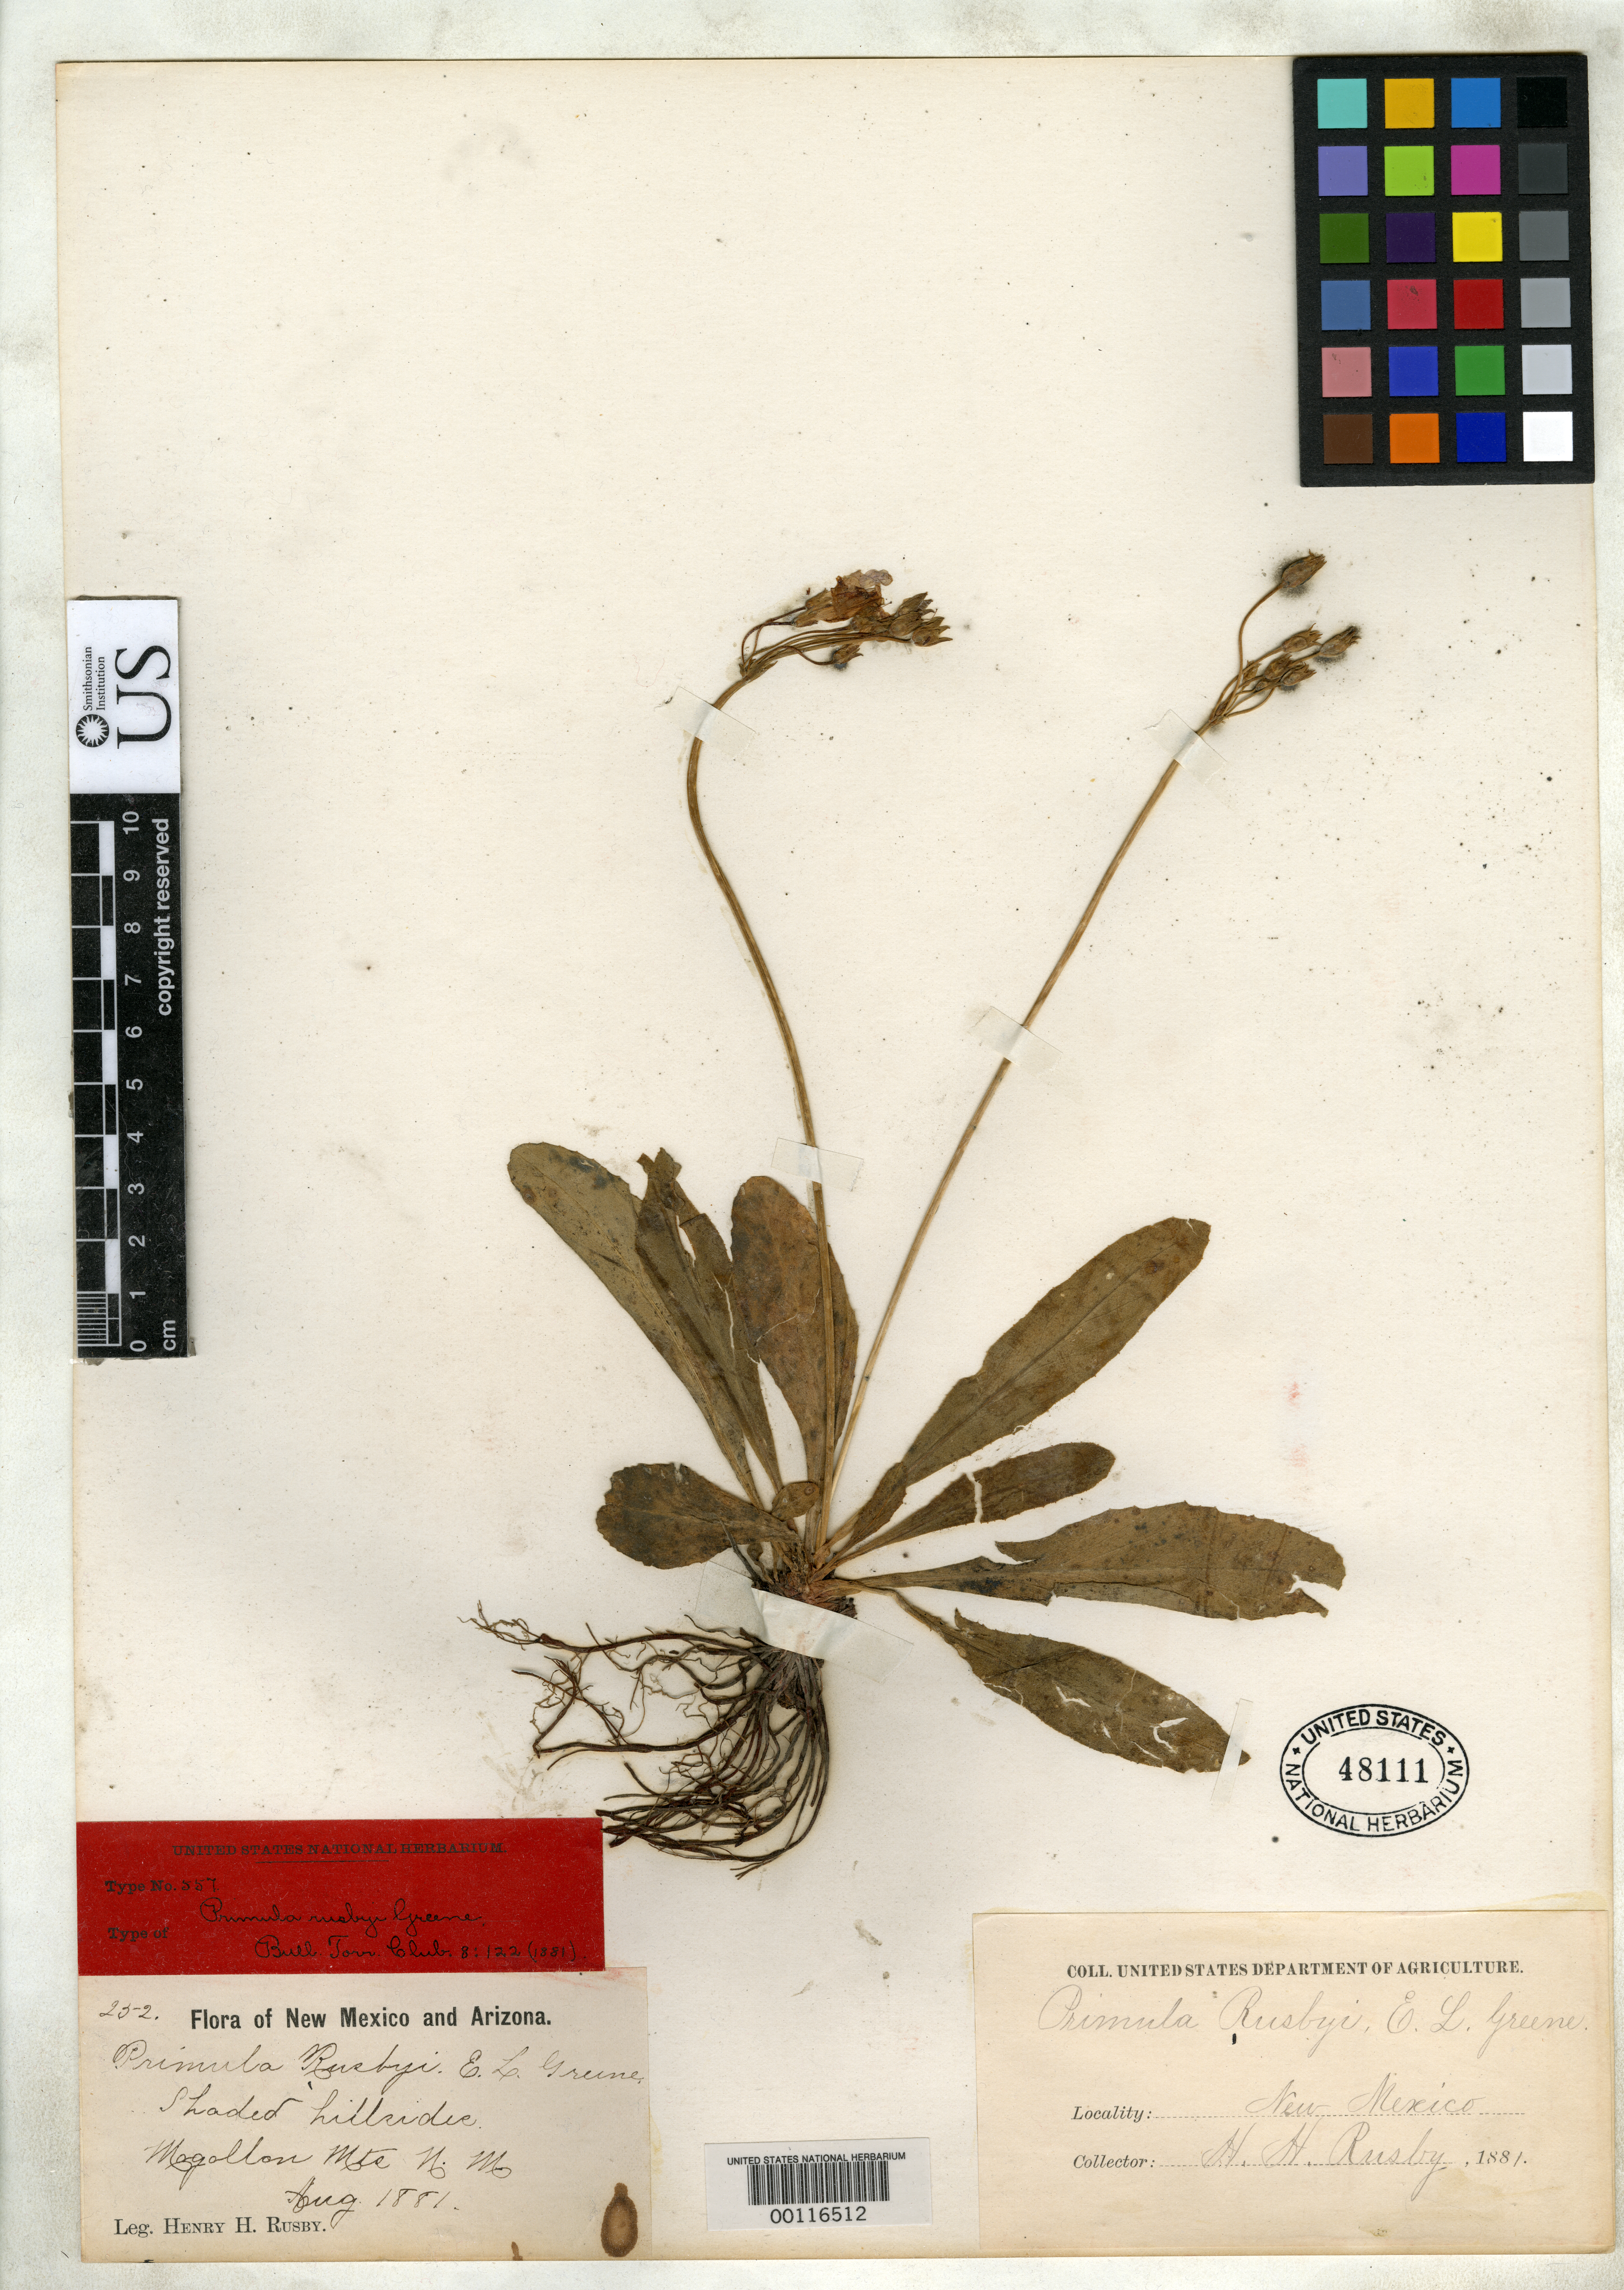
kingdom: Plantae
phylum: Tracheophyta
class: Magnoliopsida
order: Ericales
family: Primulaceae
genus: Primula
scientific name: Primula rusbyi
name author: Greene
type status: Type Collection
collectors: H. H. Rusby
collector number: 252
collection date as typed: Aug 1881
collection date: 1881-08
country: United States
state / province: New Mexico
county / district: Catron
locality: Mogollon Mts.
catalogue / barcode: US 48111